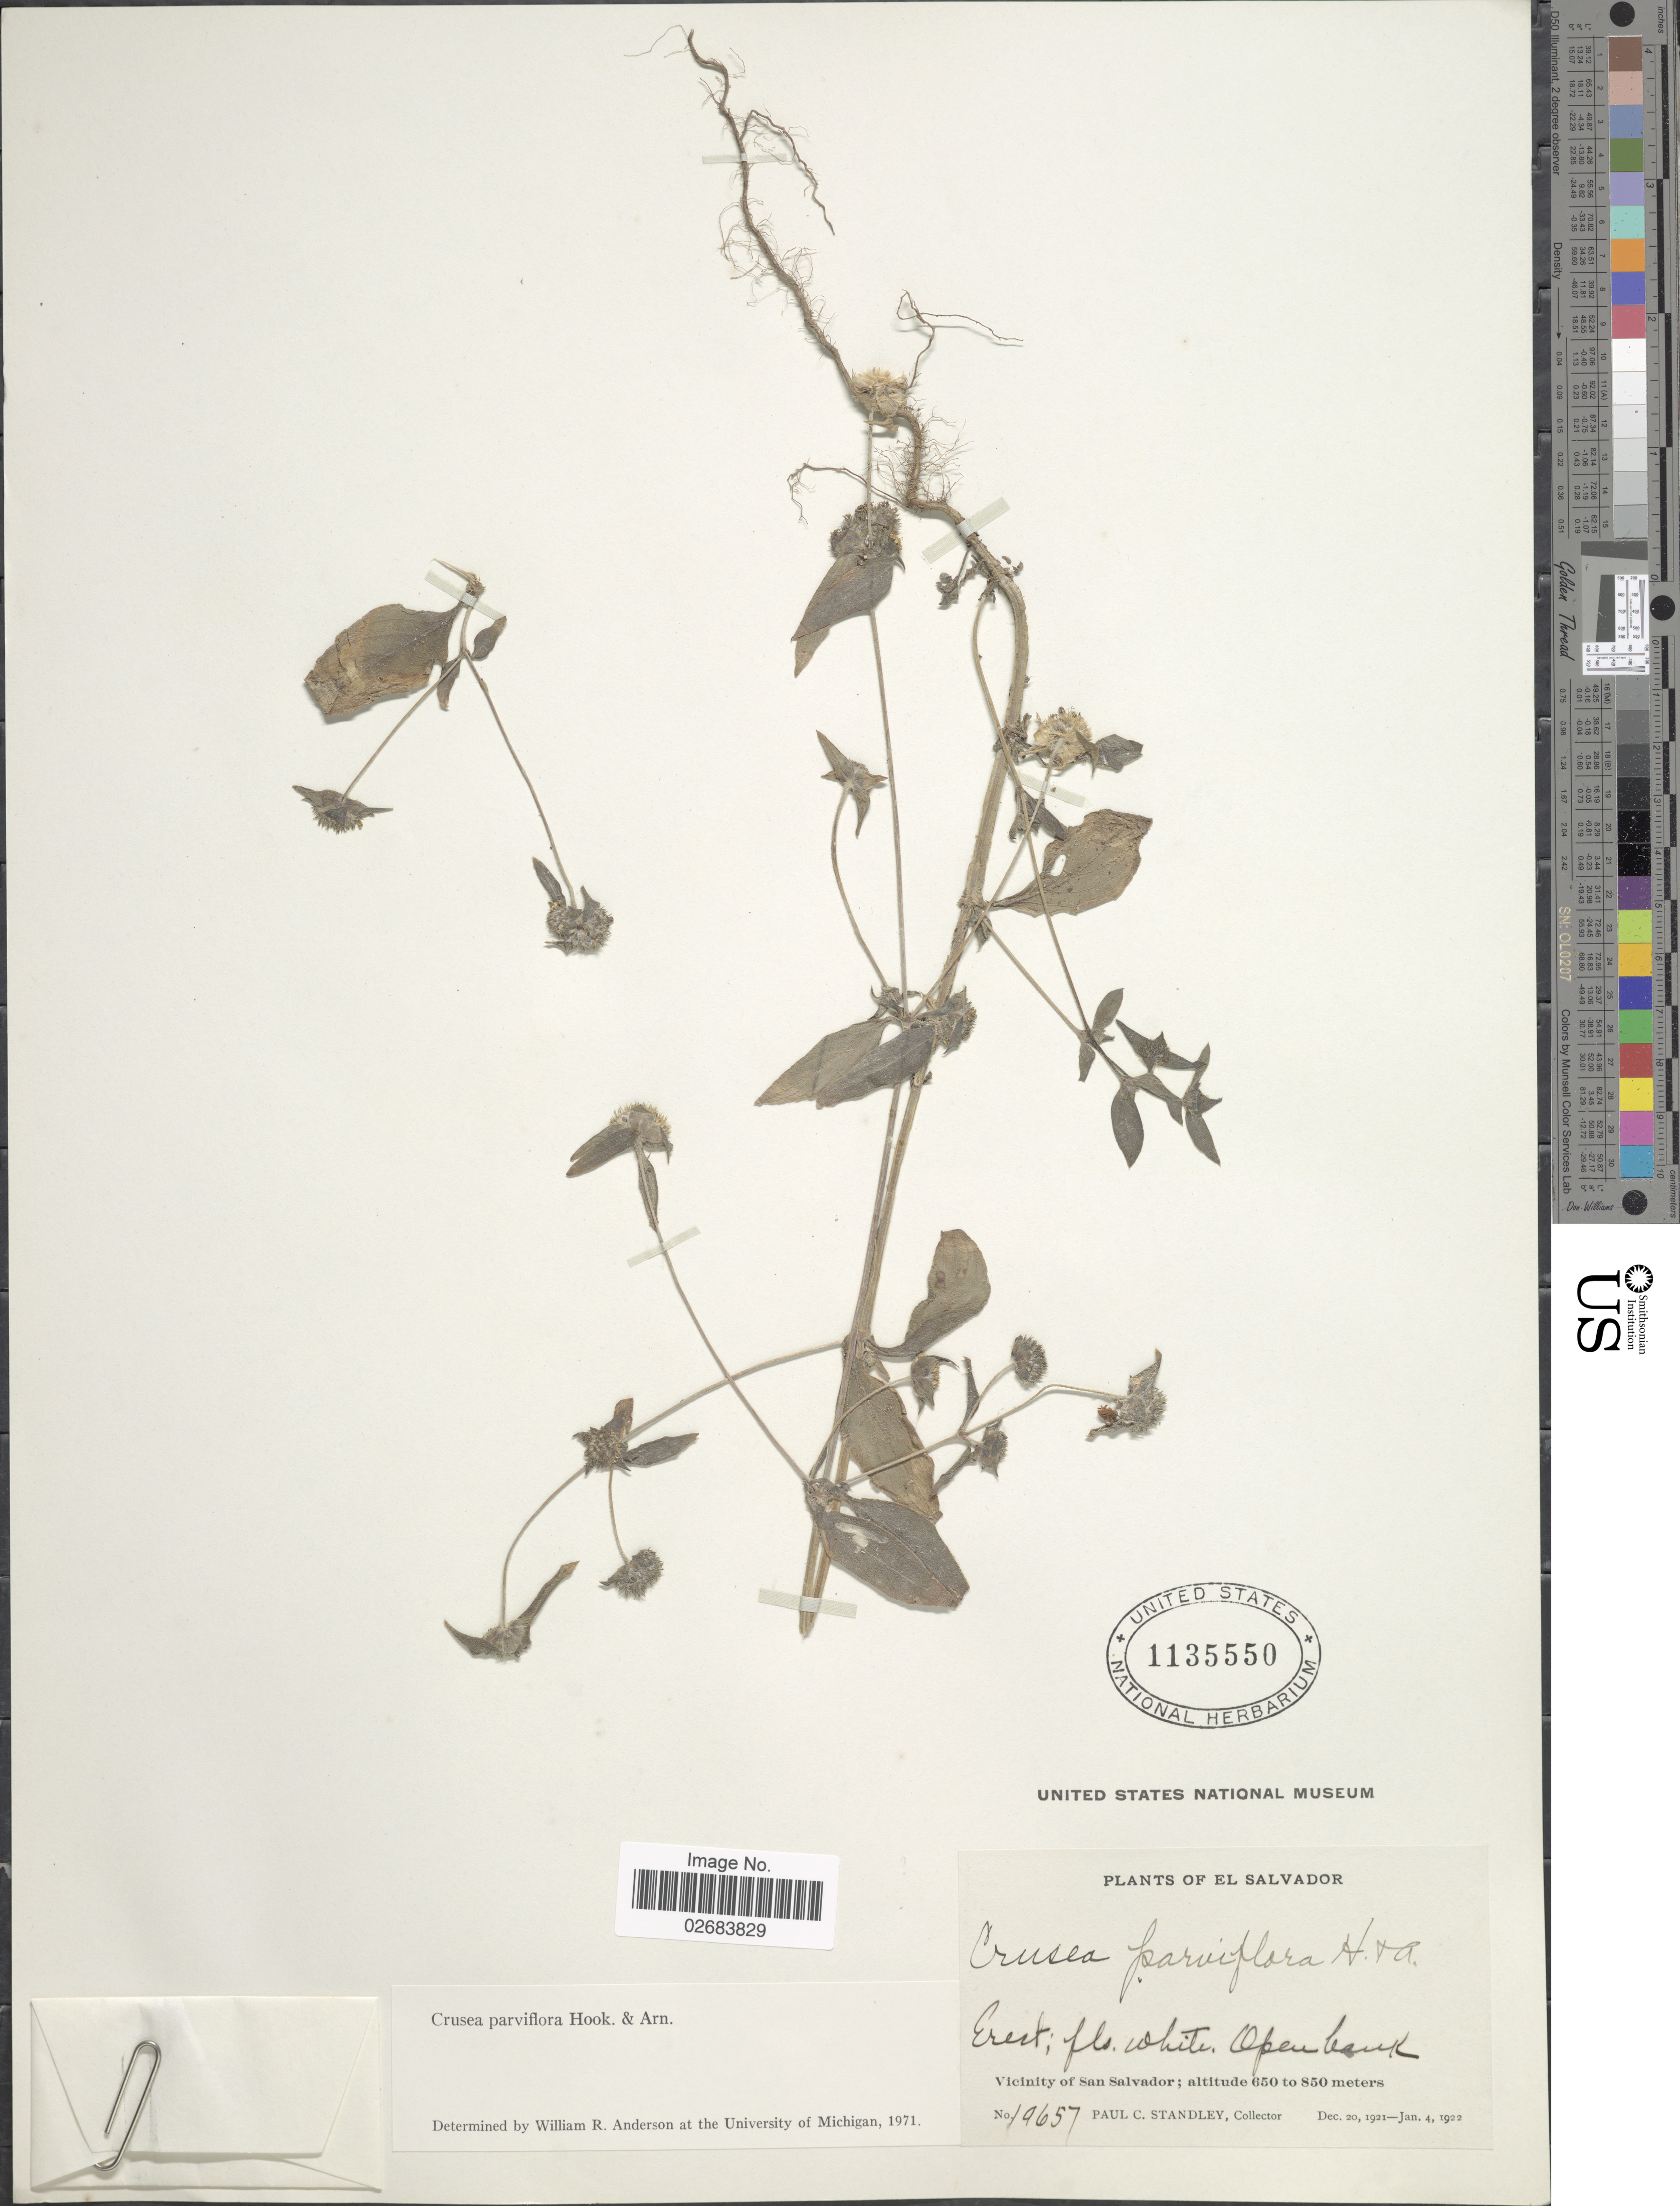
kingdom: Plantae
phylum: Tracheophyta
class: Magnoliopsida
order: Gentianales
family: Rubiaceae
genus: Crusea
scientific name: Crusea parviflora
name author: Hook. & Arn.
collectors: P. C. Standley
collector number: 19657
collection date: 1921-12-20/1922-01-04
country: El Salvador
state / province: San Salvador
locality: Vicinity of San Salvador, open bank.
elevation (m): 650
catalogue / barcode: US 1135550